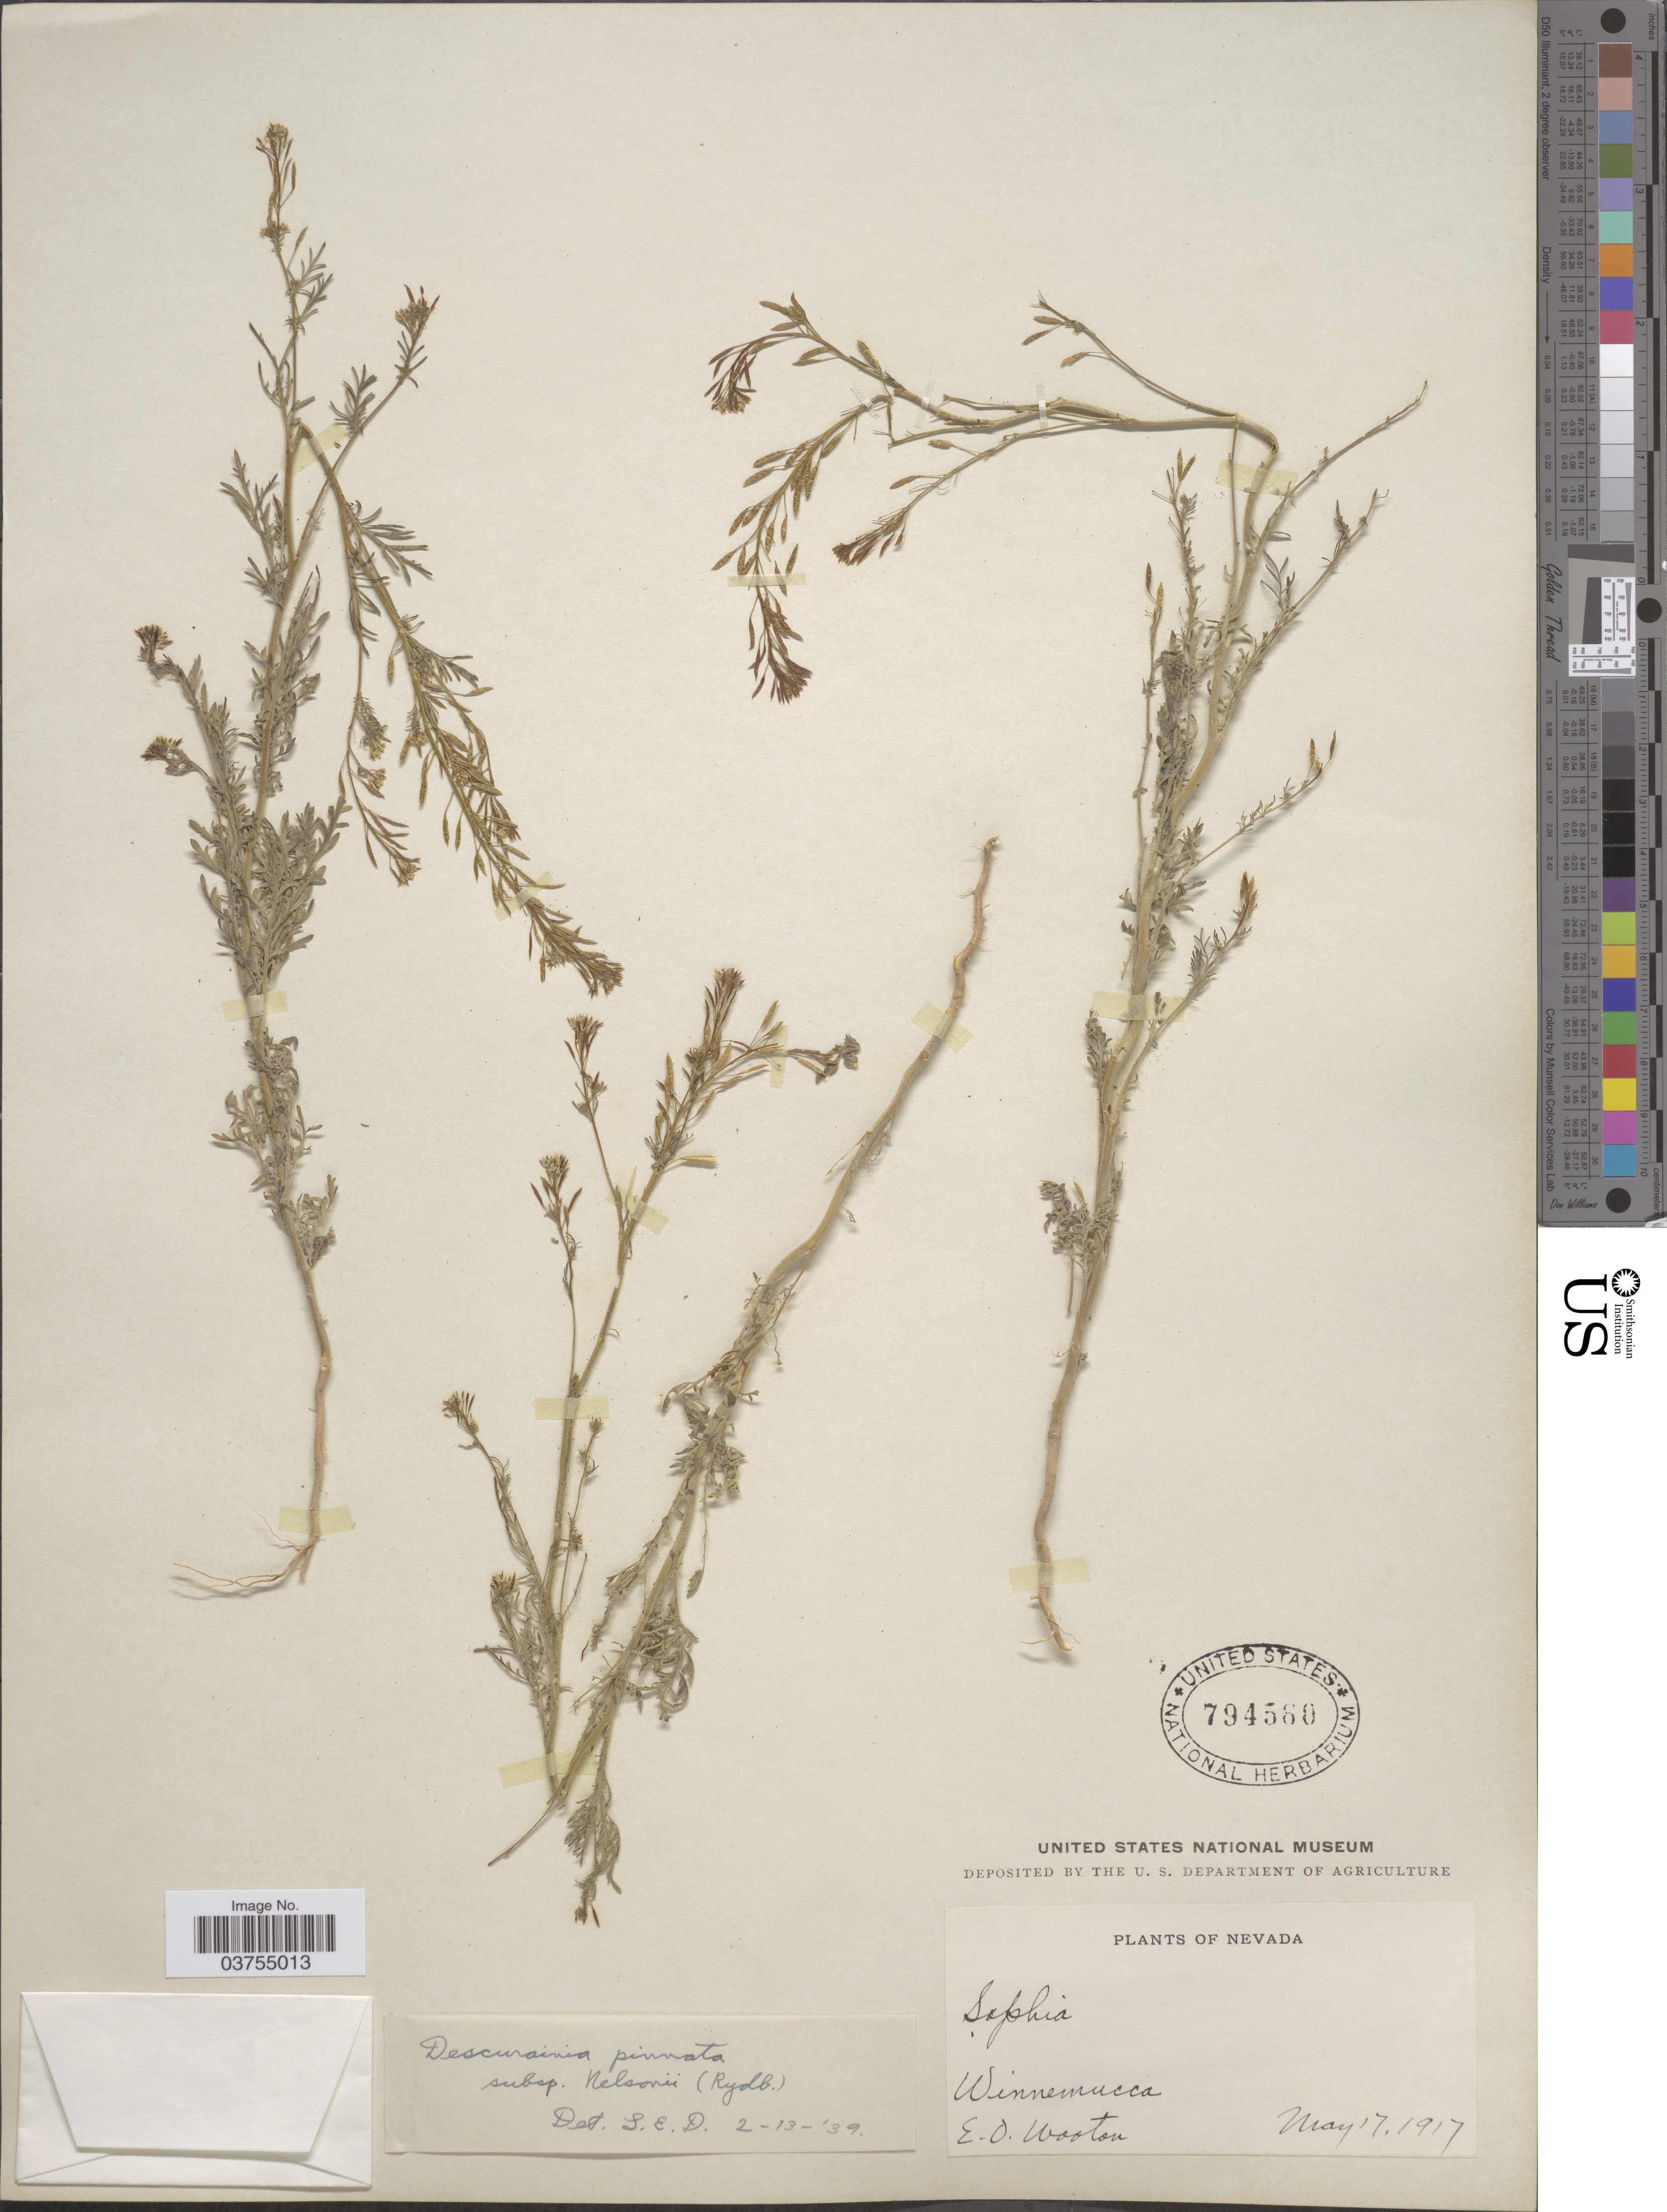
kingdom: Plantae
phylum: Tracheophyta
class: Magnoliopsida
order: Brassicales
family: Brassicaceae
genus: Descurainia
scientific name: Descurainia pinnata subsp. nelsonii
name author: (Rydb.) M. Peck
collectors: E. O. Wooton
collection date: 1917-05-17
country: United States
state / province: Nevada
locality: Winnemucca.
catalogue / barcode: US 794560